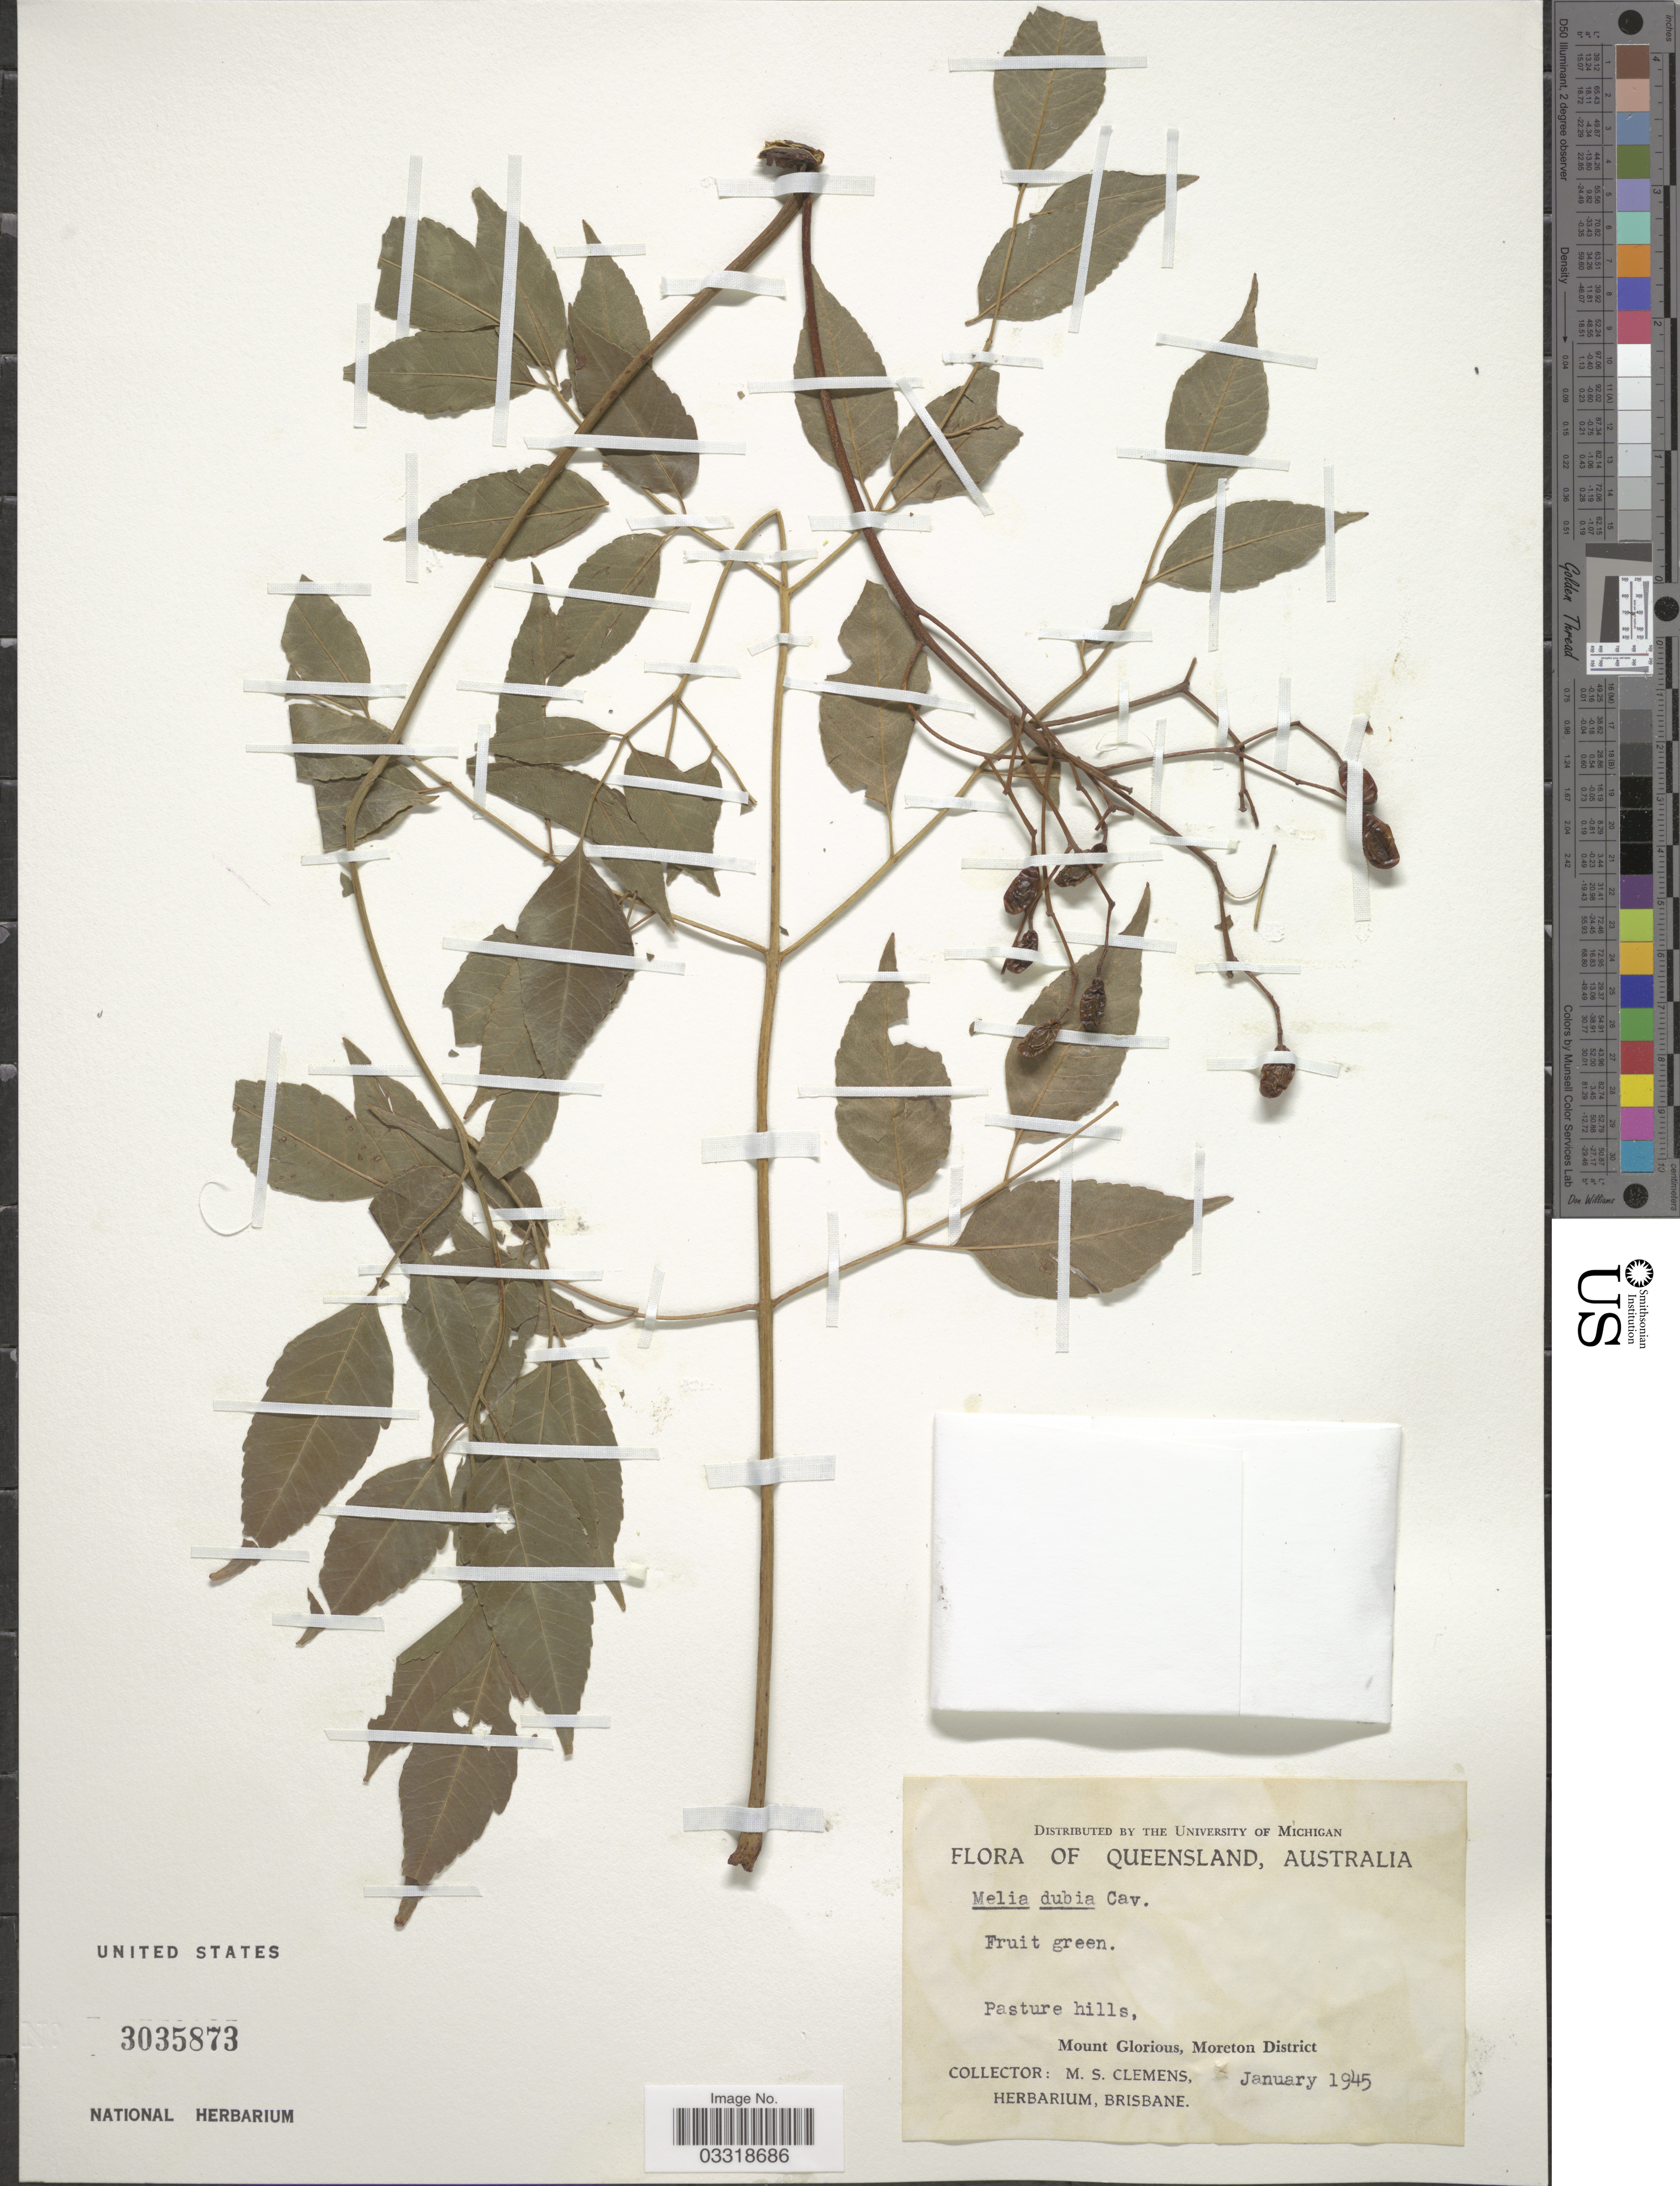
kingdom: Plantae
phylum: Tracheophyta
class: Magnoliopsida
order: Sapindales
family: Meliaceae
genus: Melia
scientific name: Melia dubia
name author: Cav.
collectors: M. S. Clemens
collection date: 1945-01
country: Australia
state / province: Queensland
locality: Pasture hills, Mount Glorious, Moreton District.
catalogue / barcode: US 3035873